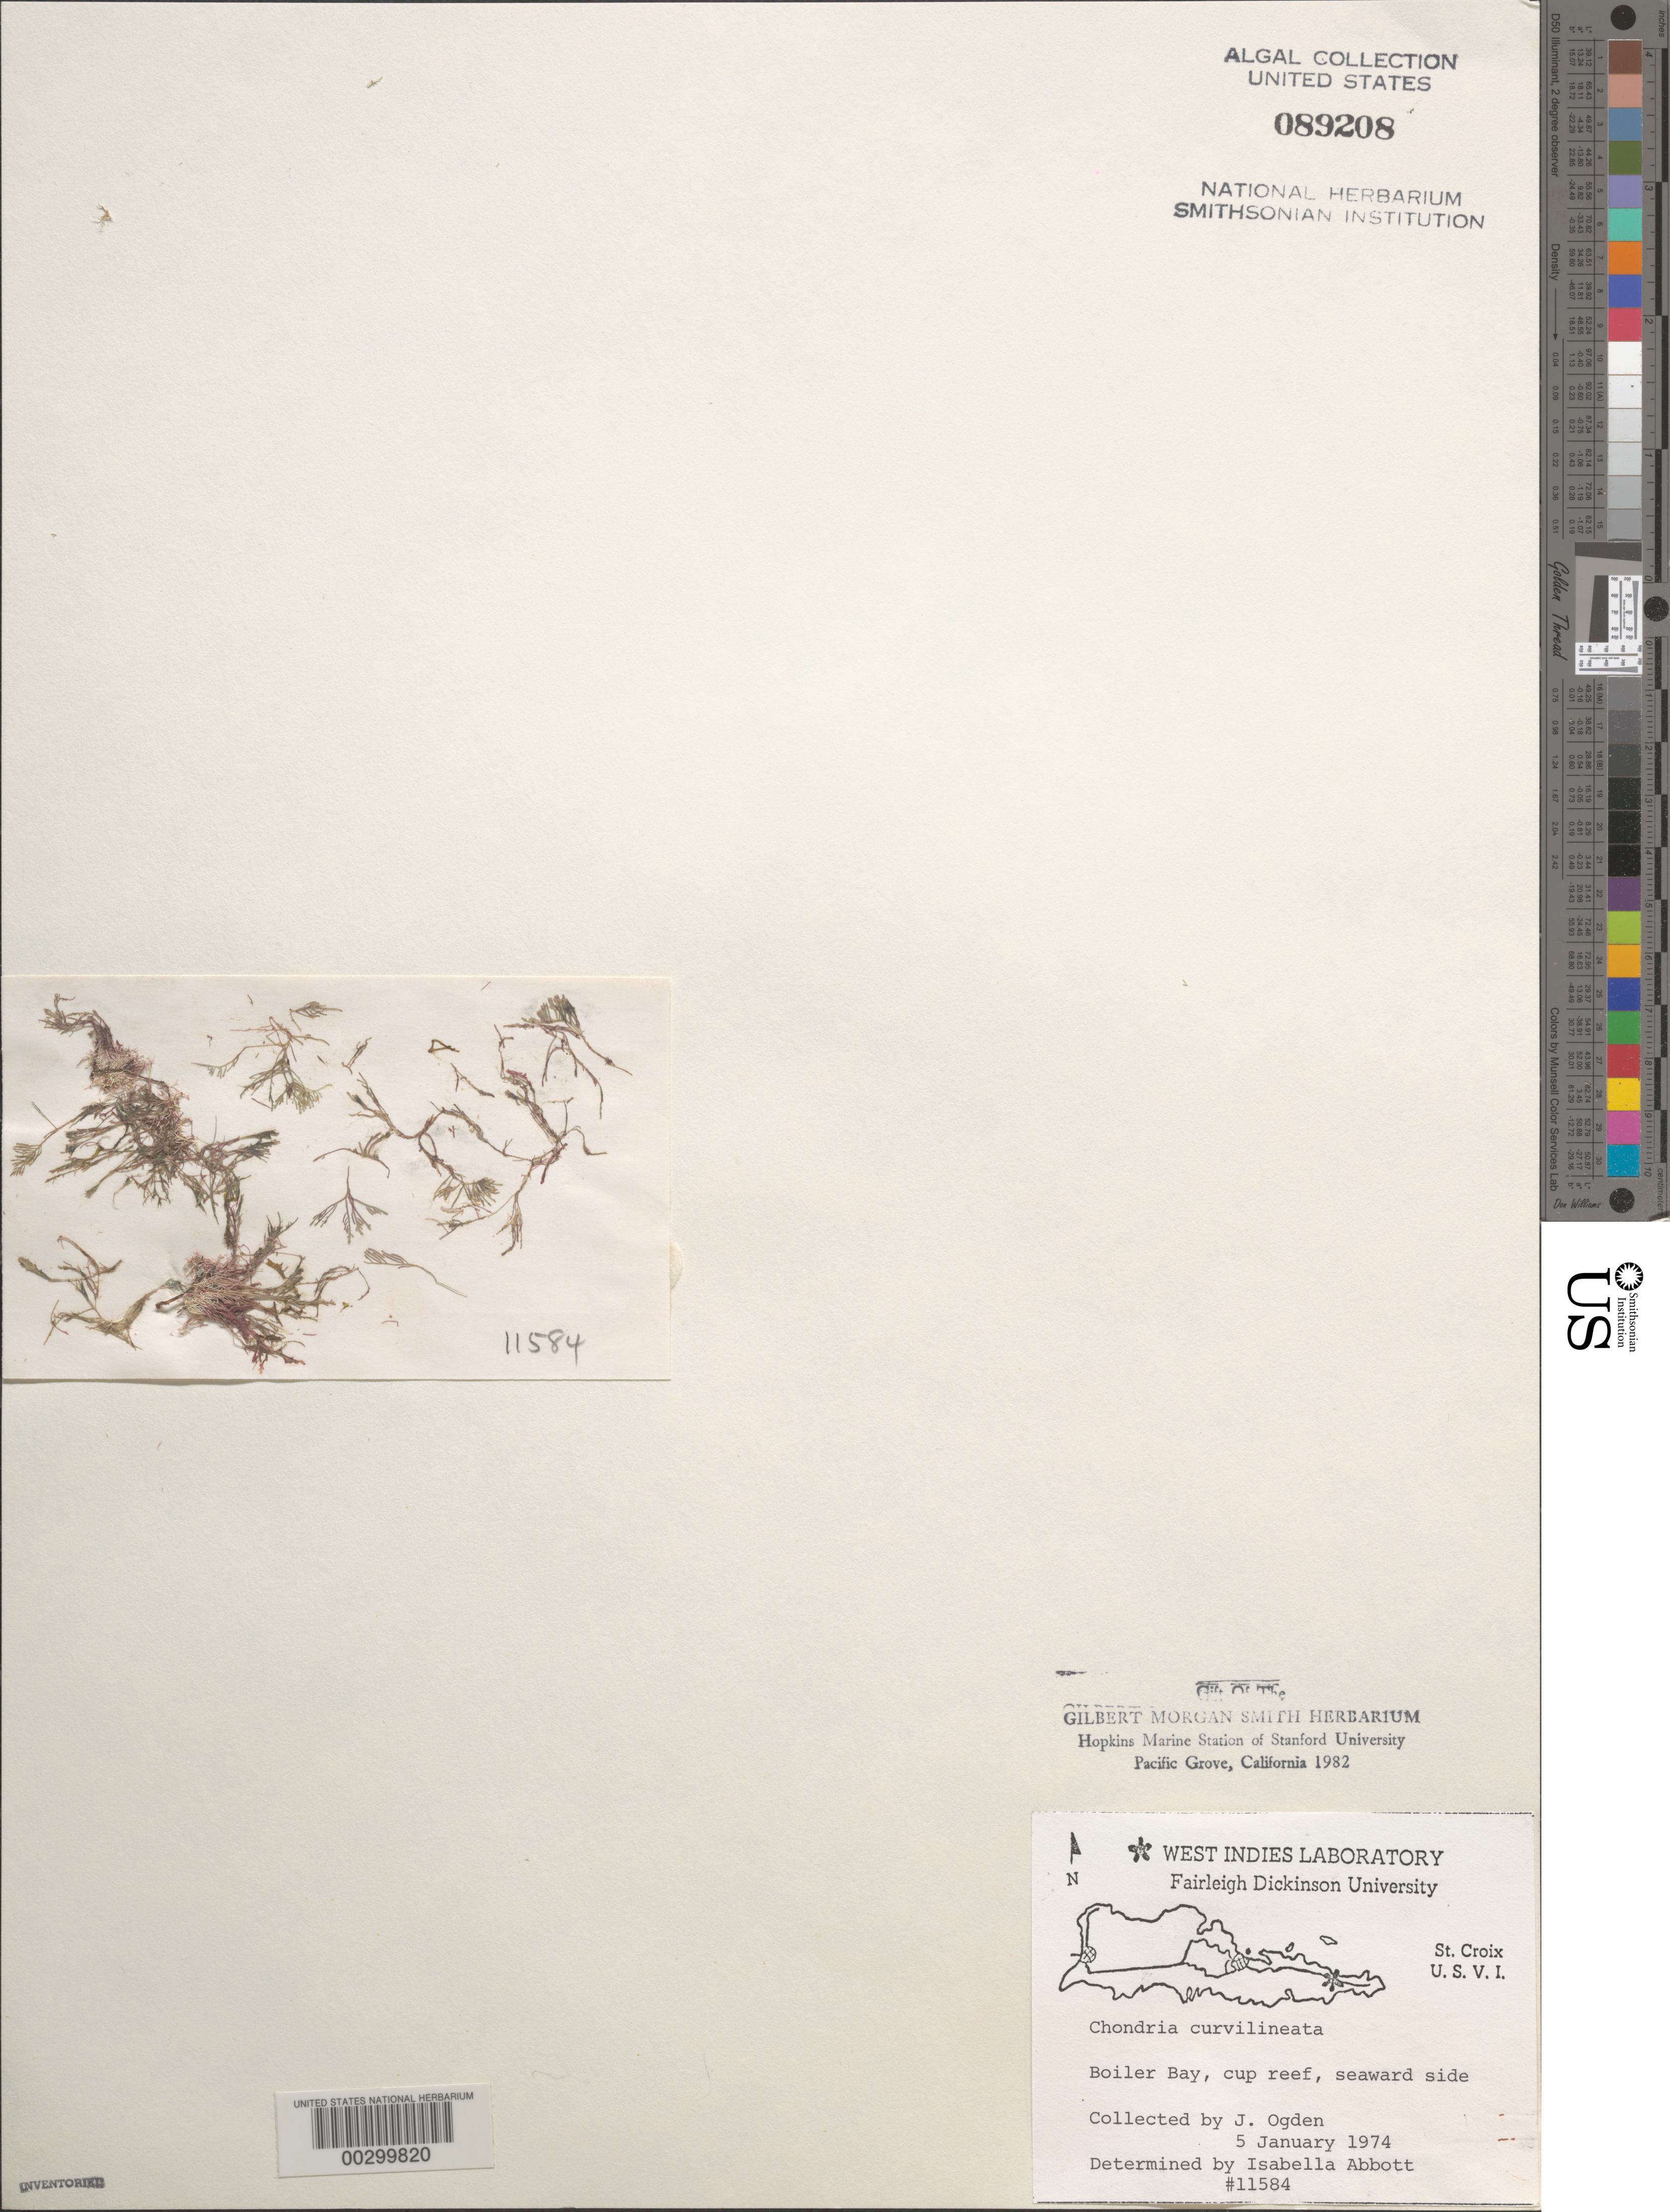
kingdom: Plantae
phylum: Rhodophyta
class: Florideophyceae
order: Ceramiales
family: Rhodomelaceae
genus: Chondria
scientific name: Chondria curvilineata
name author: Collins & Herv.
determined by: Abbott, Isabella A.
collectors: J. Ogden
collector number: IAA 11584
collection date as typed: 05 Jan 1974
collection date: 1974-01-05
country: U.S. Virgin Islands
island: St. Croix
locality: Boiler Bay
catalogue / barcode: US 89208